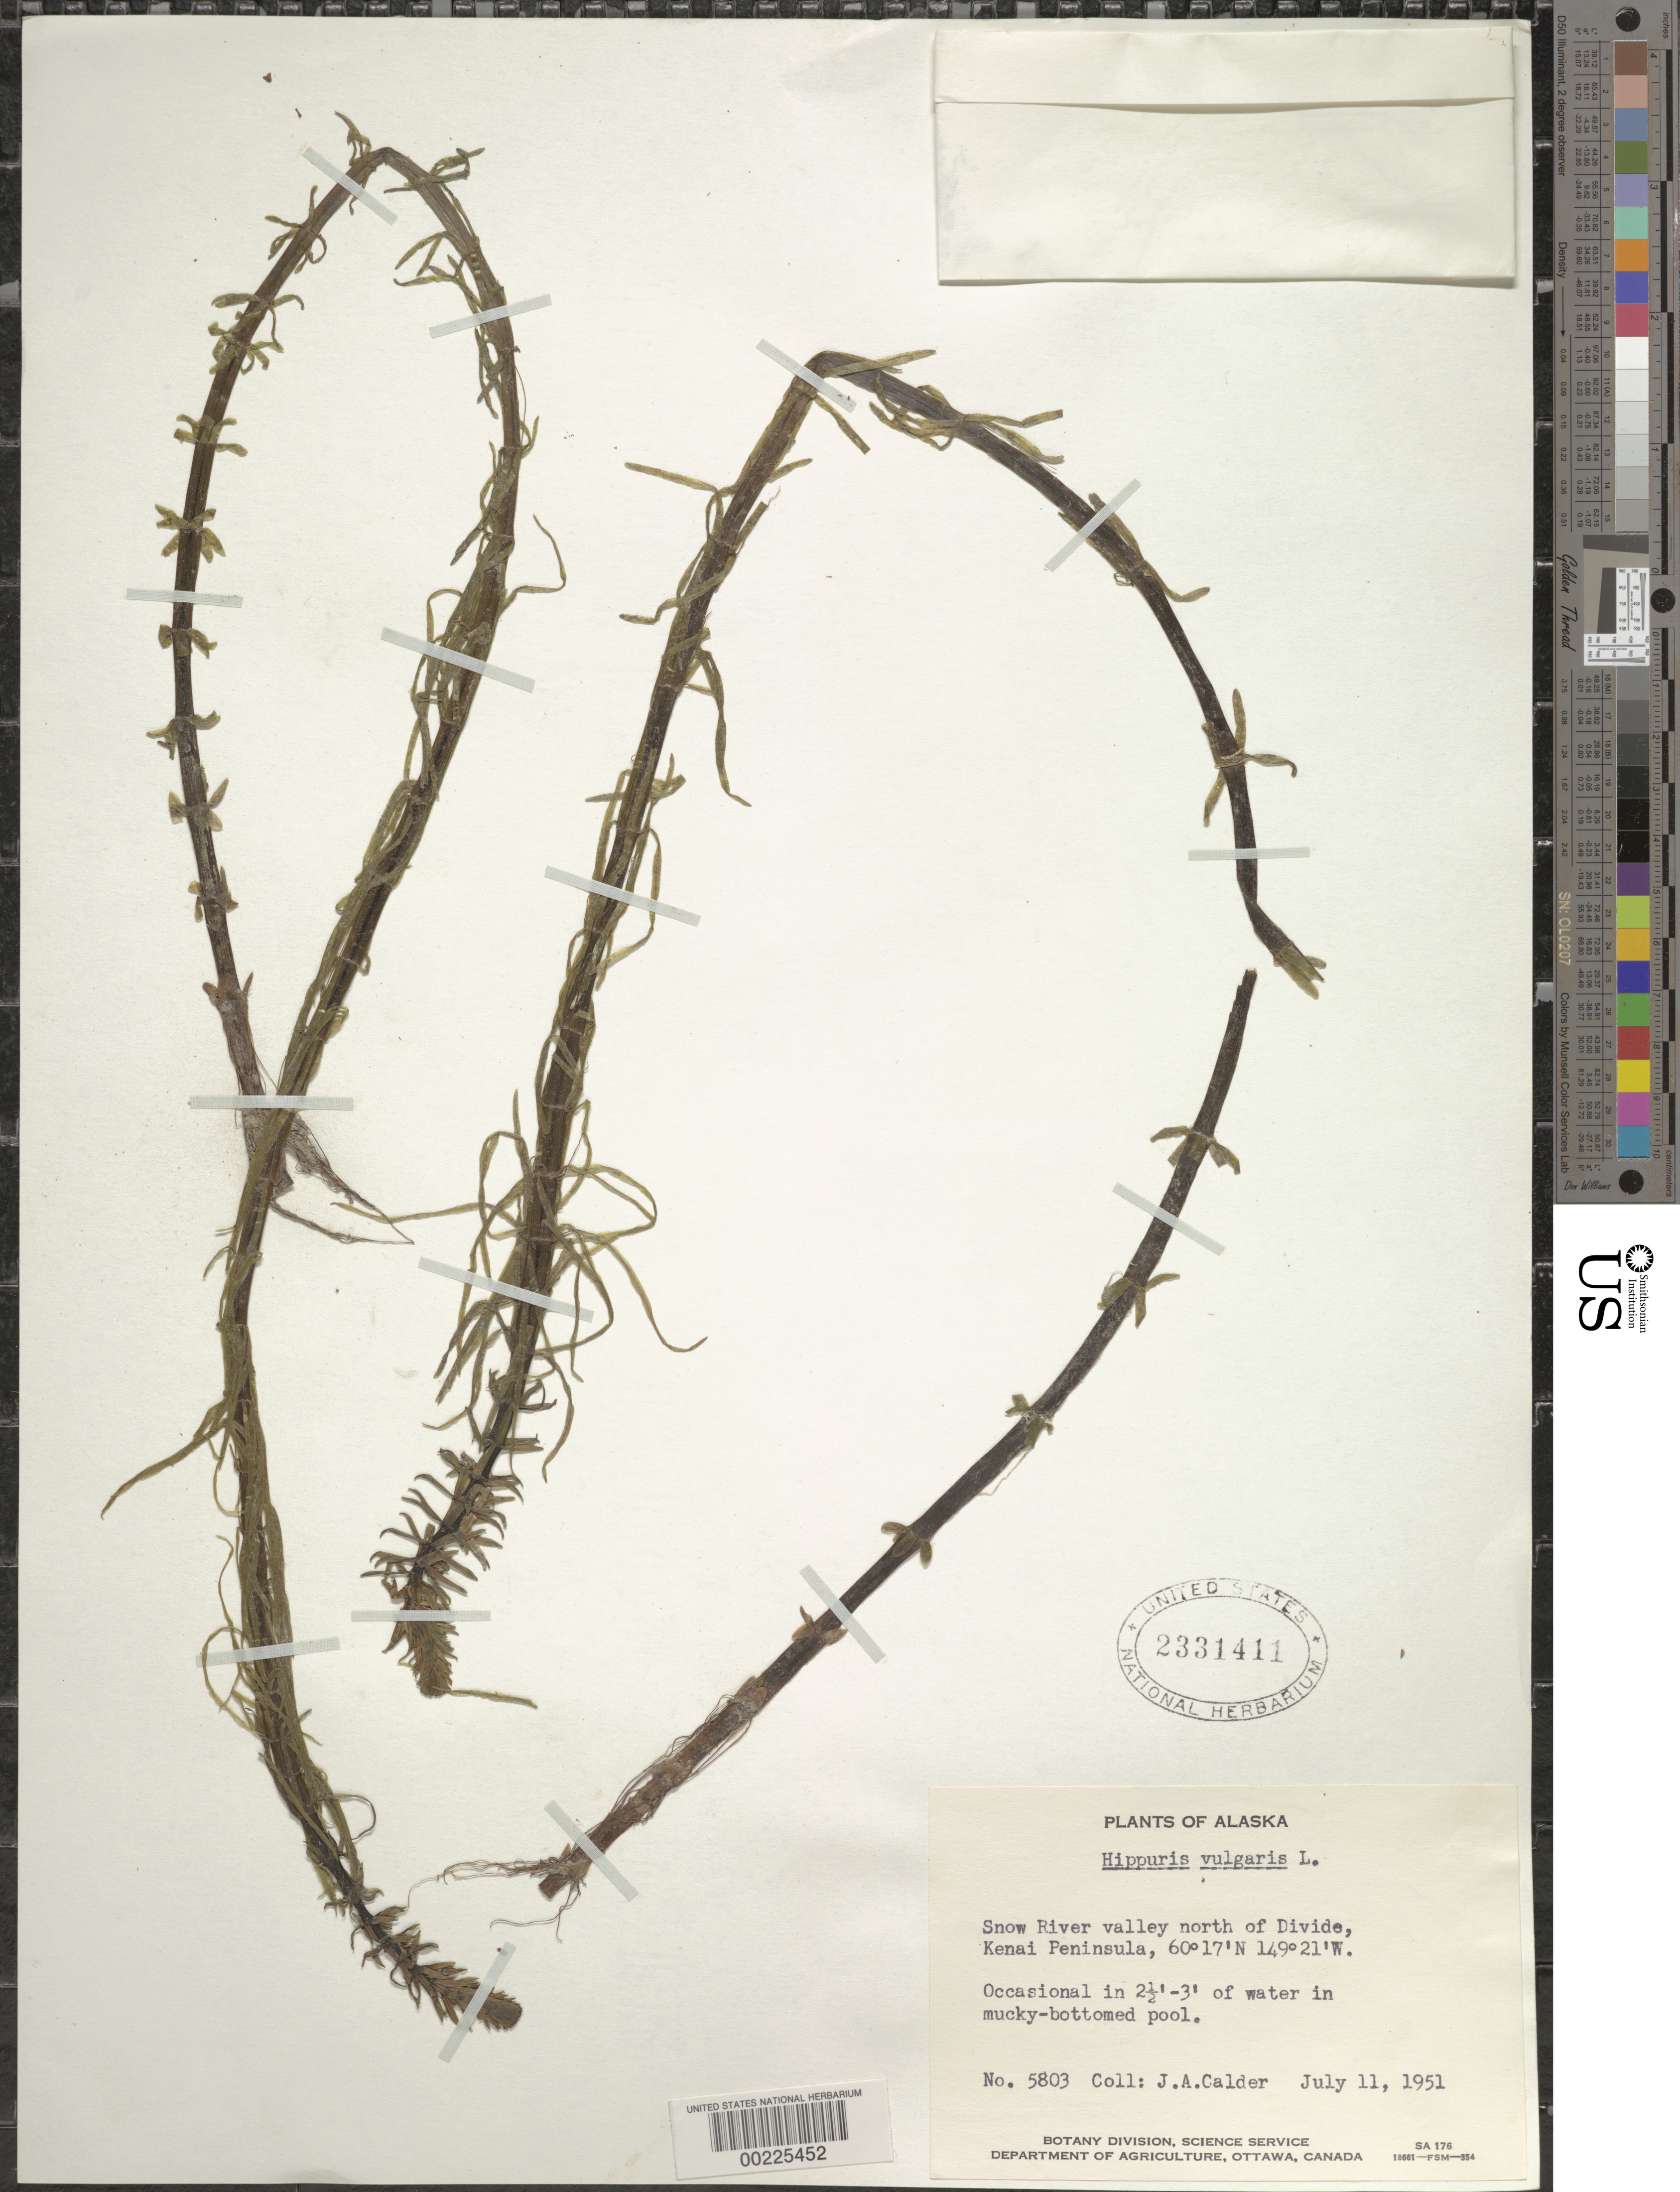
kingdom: Plantae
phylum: Tracheophyta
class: Magnoliopsida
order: Lamiales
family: Plantaginaceae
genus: Hippuris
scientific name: Hippuris vulgaris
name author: L.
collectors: J. A. Calder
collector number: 5803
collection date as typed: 11 Jul 1951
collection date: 1951-07-11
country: United States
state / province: Alaska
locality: Snow river valley n of divide, kenai peninsula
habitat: In 2.5-3' of water in mucky-bottomed pool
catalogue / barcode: US 2331411